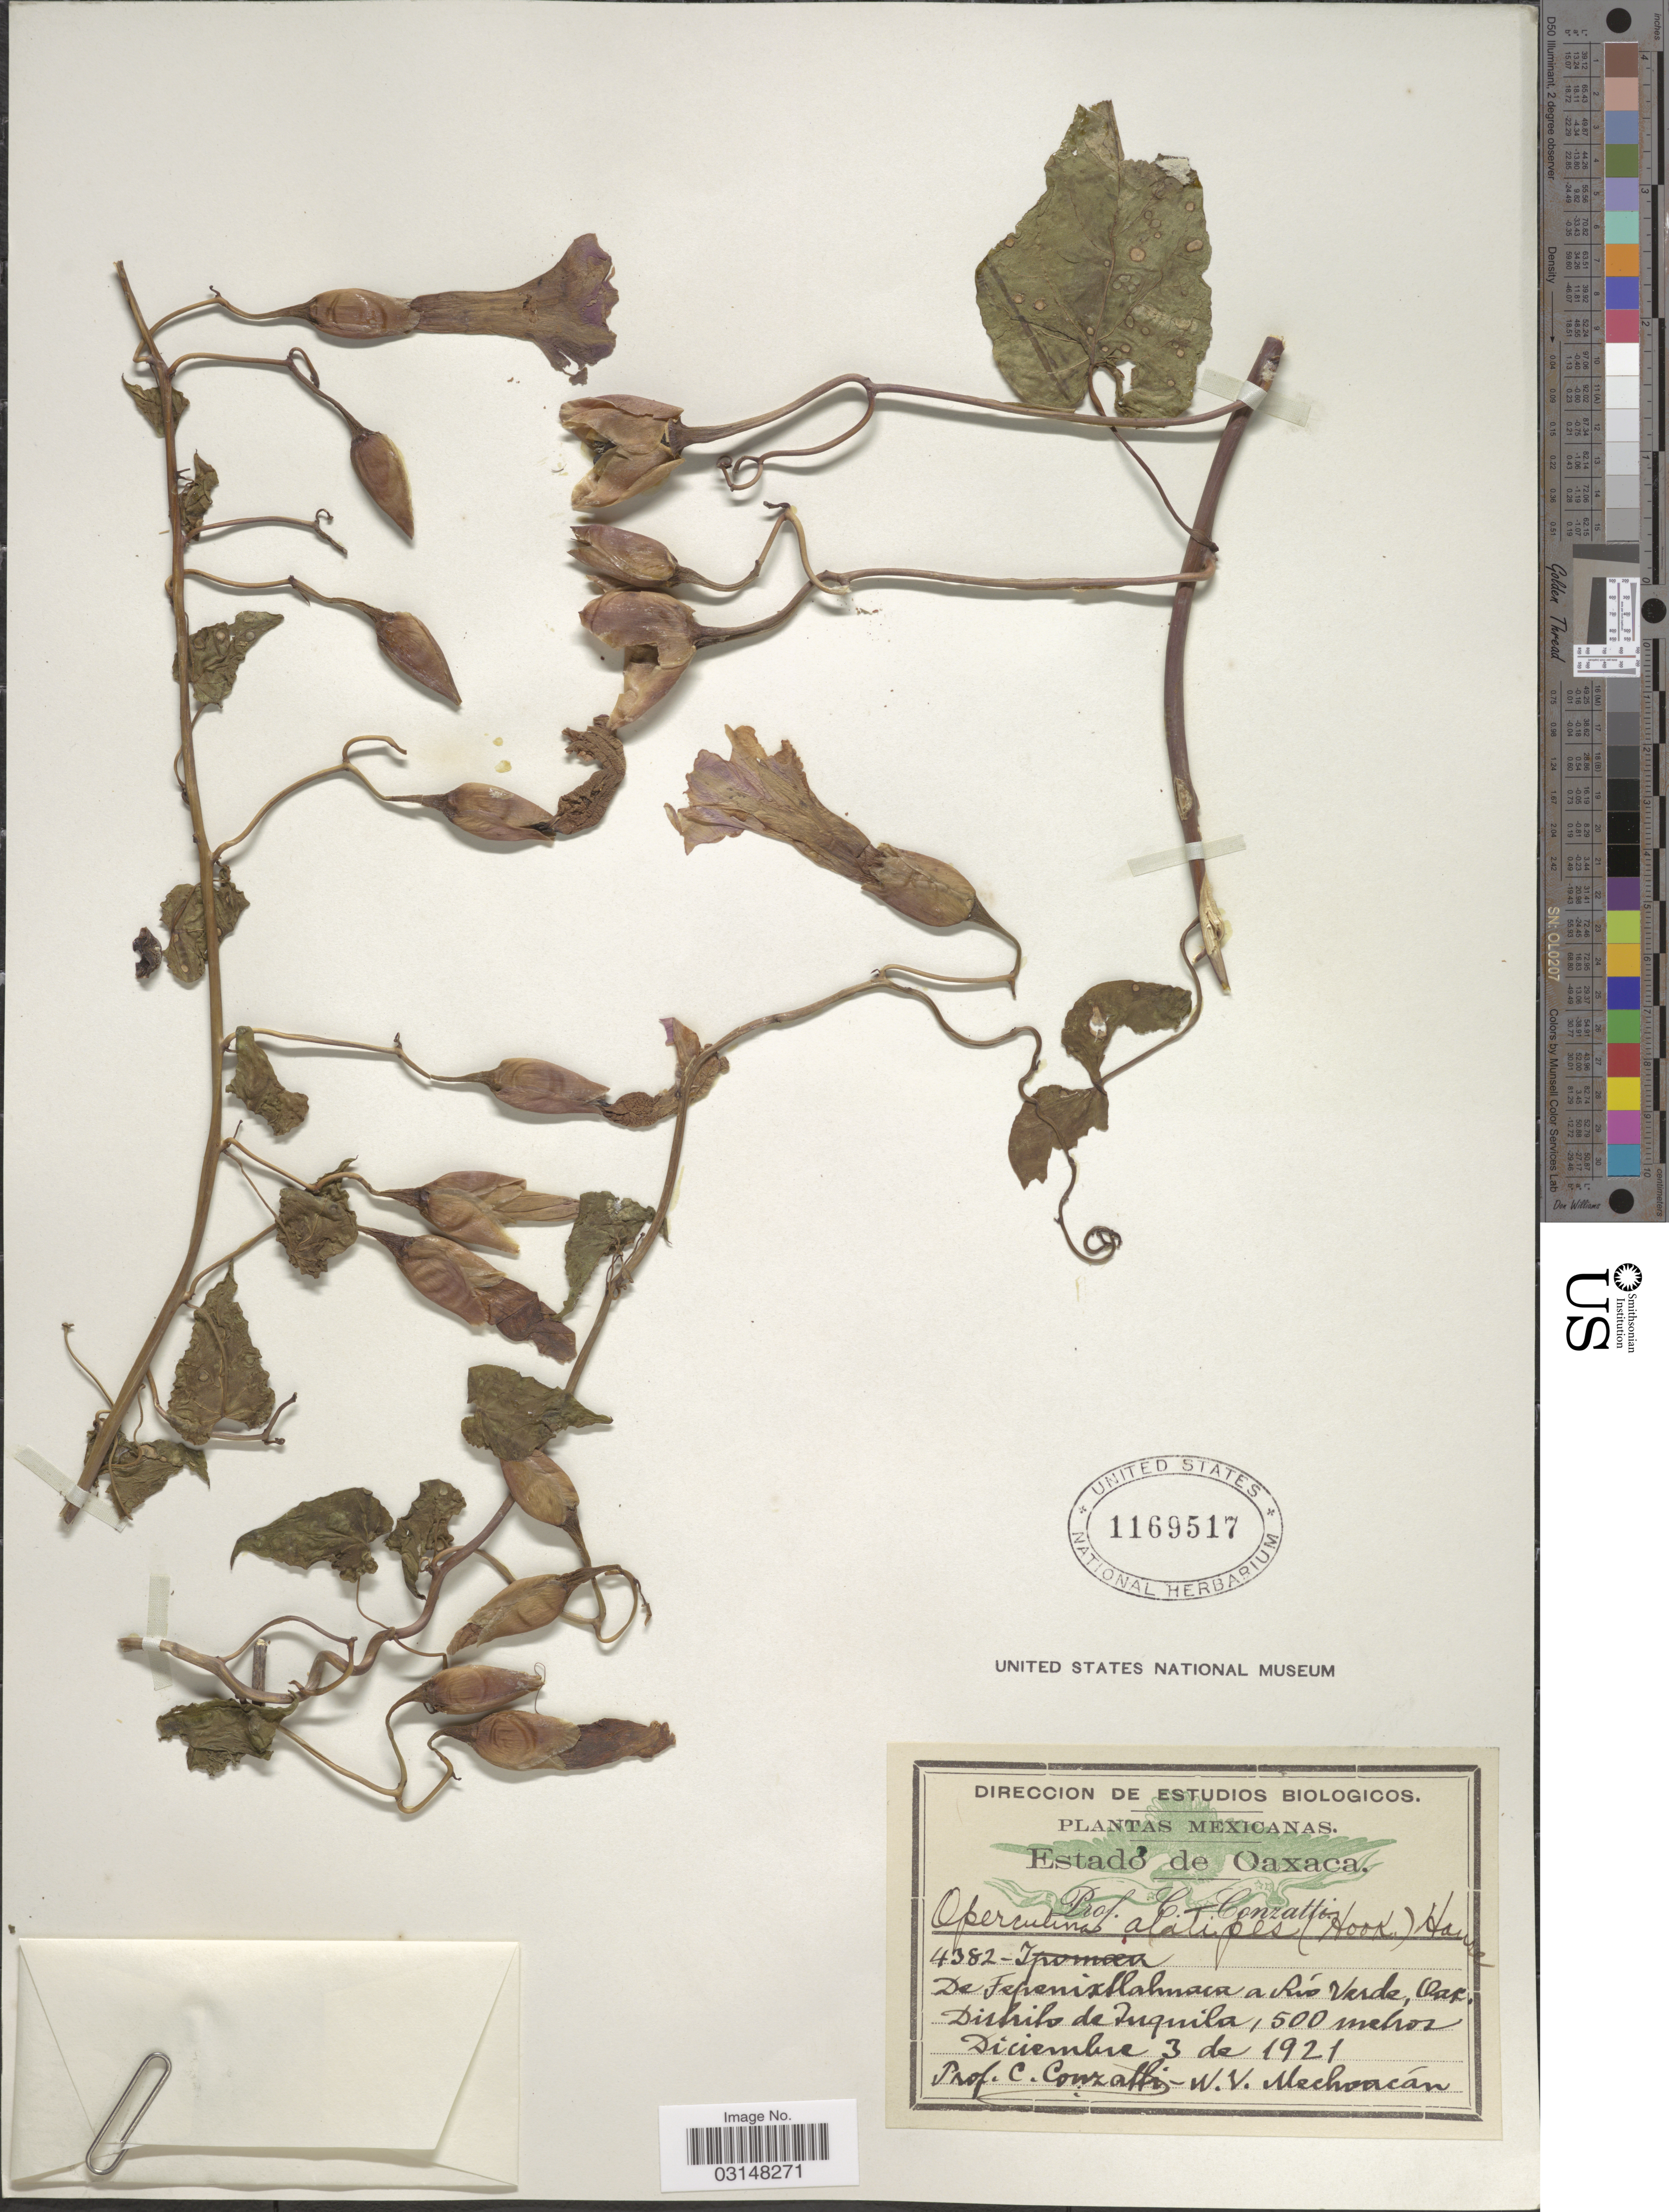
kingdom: Plantae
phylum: Tracheophyta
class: Magnoliopsida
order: Solanales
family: Convolvulaceae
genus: Operculina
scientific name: Operculina pteripes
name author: (G. Don) O'Donell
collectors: C. Conzatti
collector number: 4382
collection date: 1921-12-03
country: Mexico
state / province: Oaxaca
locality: De Tepenixtlahuaca a Río Verde. Distrito de Juquila.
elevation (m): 500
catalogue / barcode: US 1169517